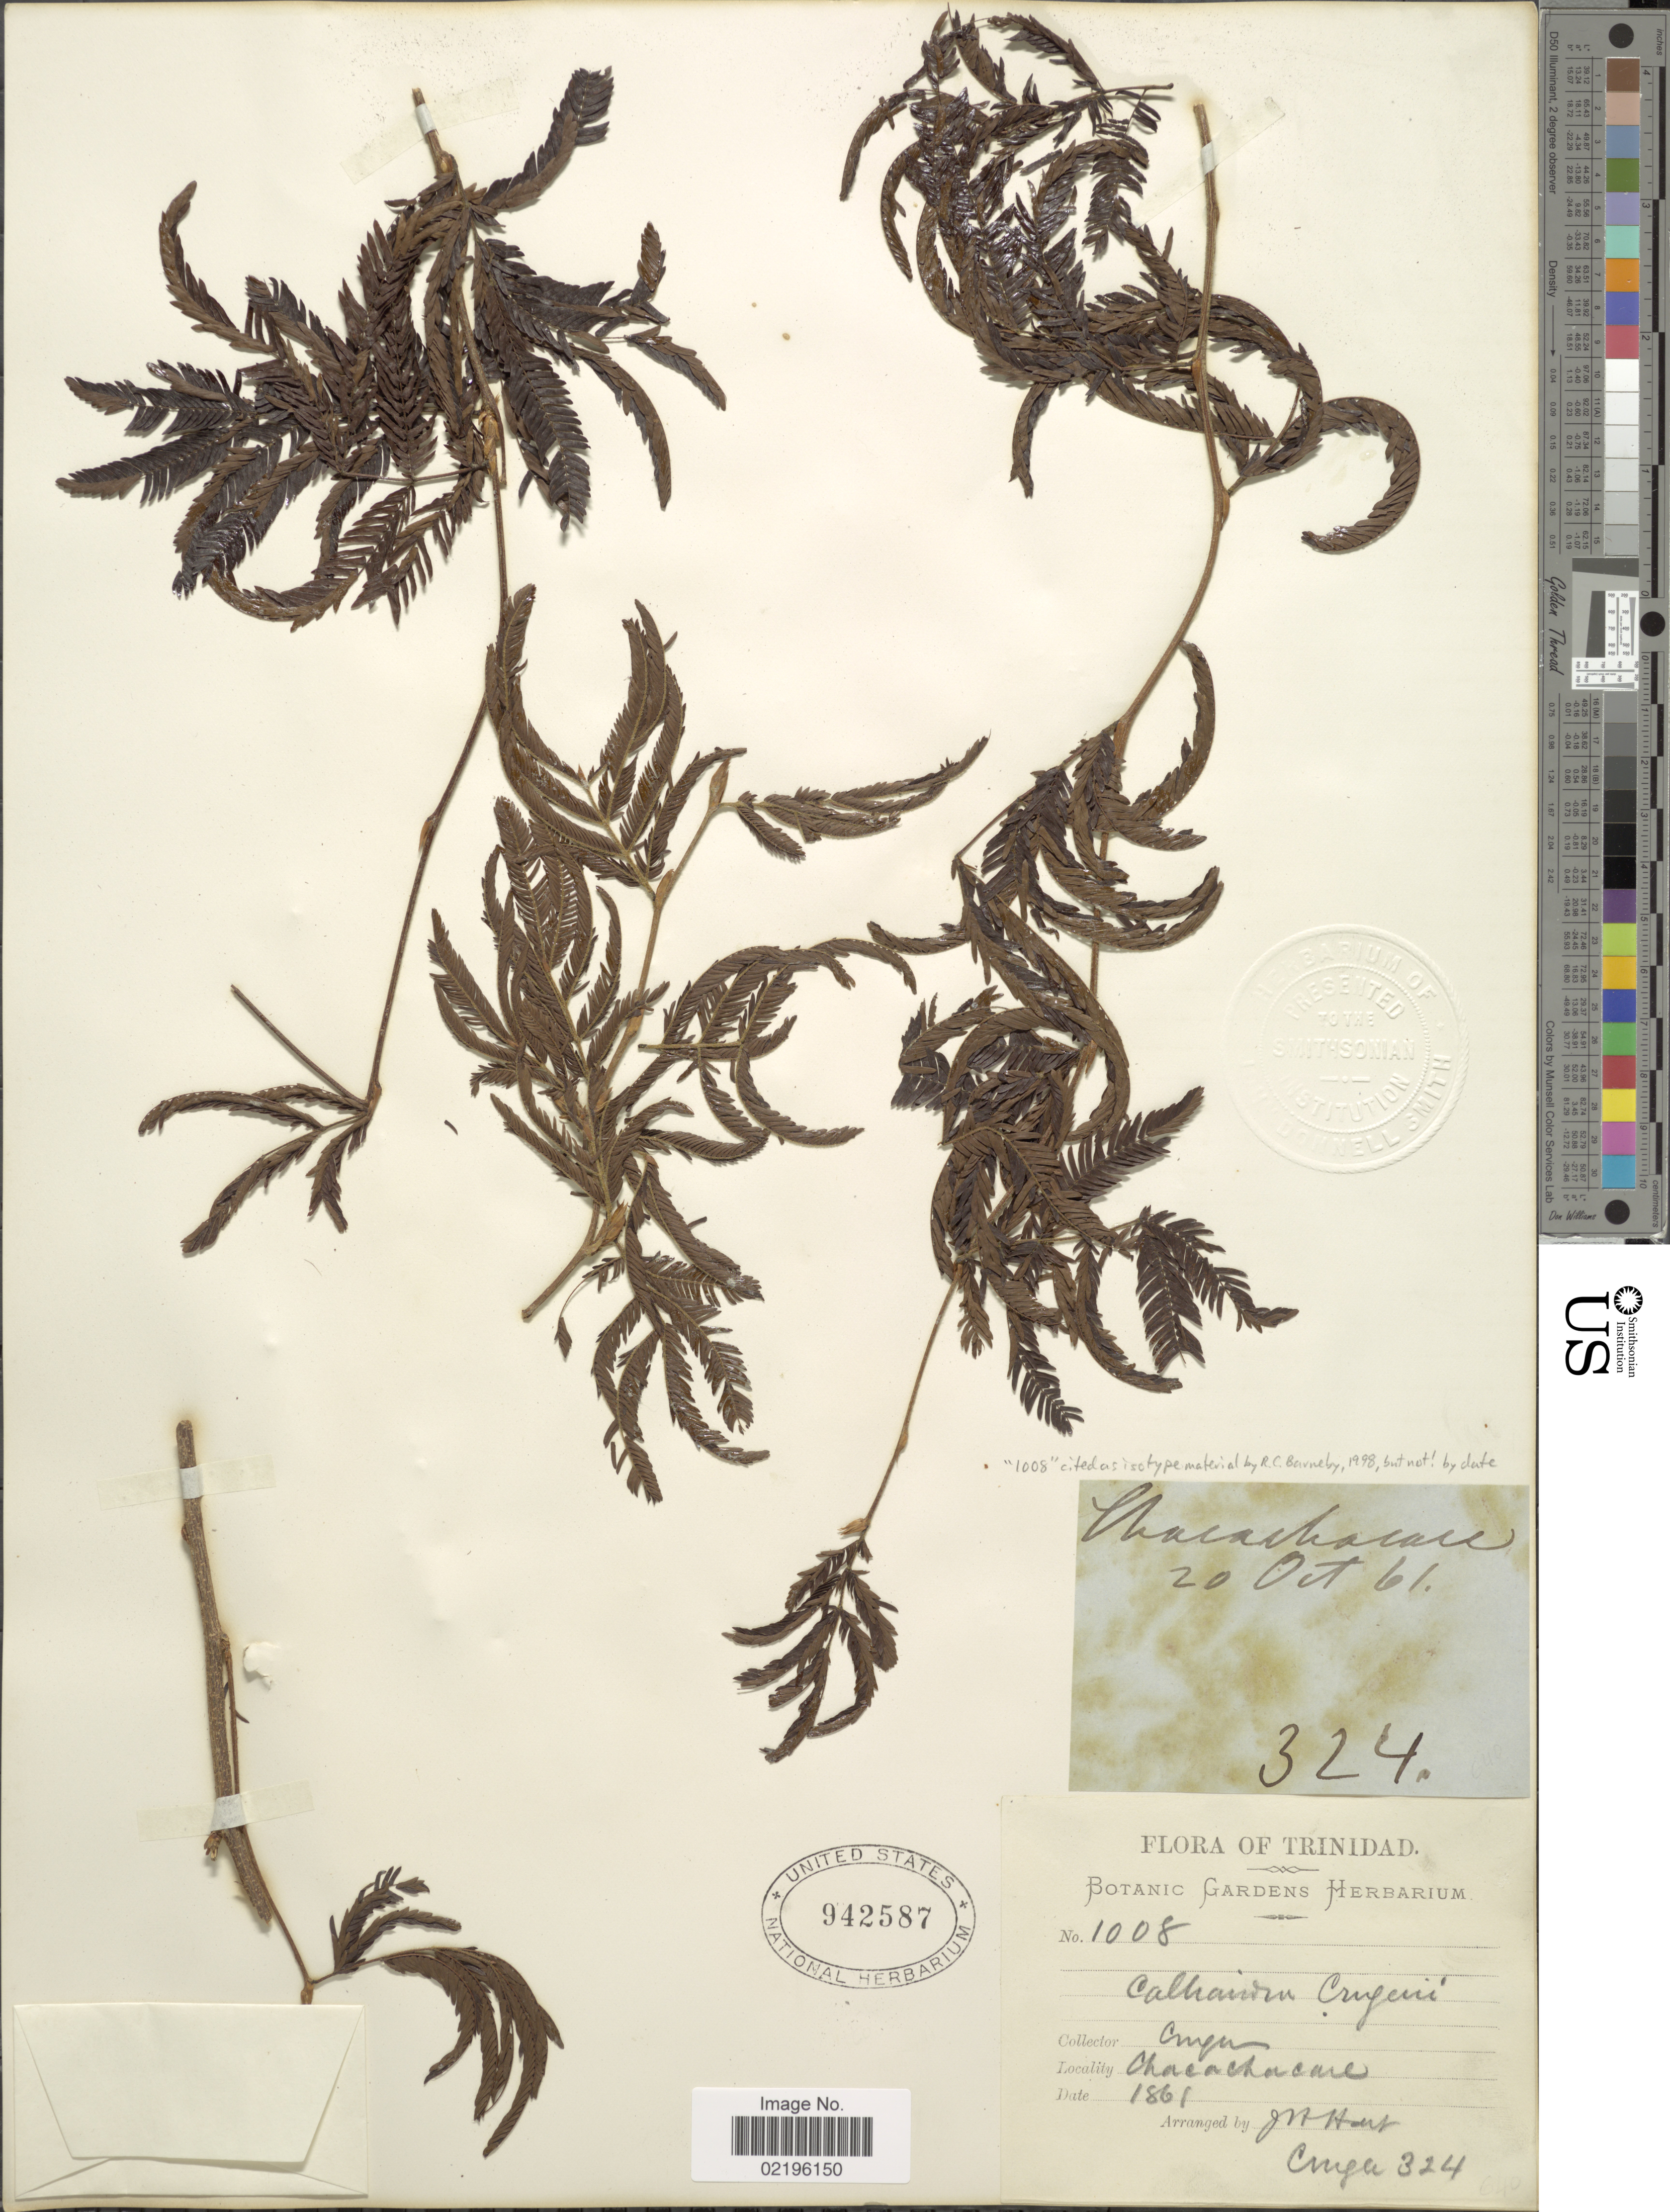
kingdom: Plantae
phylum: Tracheophyta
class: Magnoliopsida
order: Fabales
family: Fabaceae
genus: Calliandra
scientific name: Calliandra cruegeri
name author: Griseb.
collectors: H. Crueger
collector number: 324/1008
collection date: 1861-10-20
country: Trinidad and Tobago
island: Trinidad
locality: Trinidad, Chacachacare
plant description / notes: Cited as "isotype" by Barneby (1998), but if collection date (1861) and publication date (1860) are both correct, this specimen postdates publication of name and cannot be type material.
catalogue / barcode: US 942587